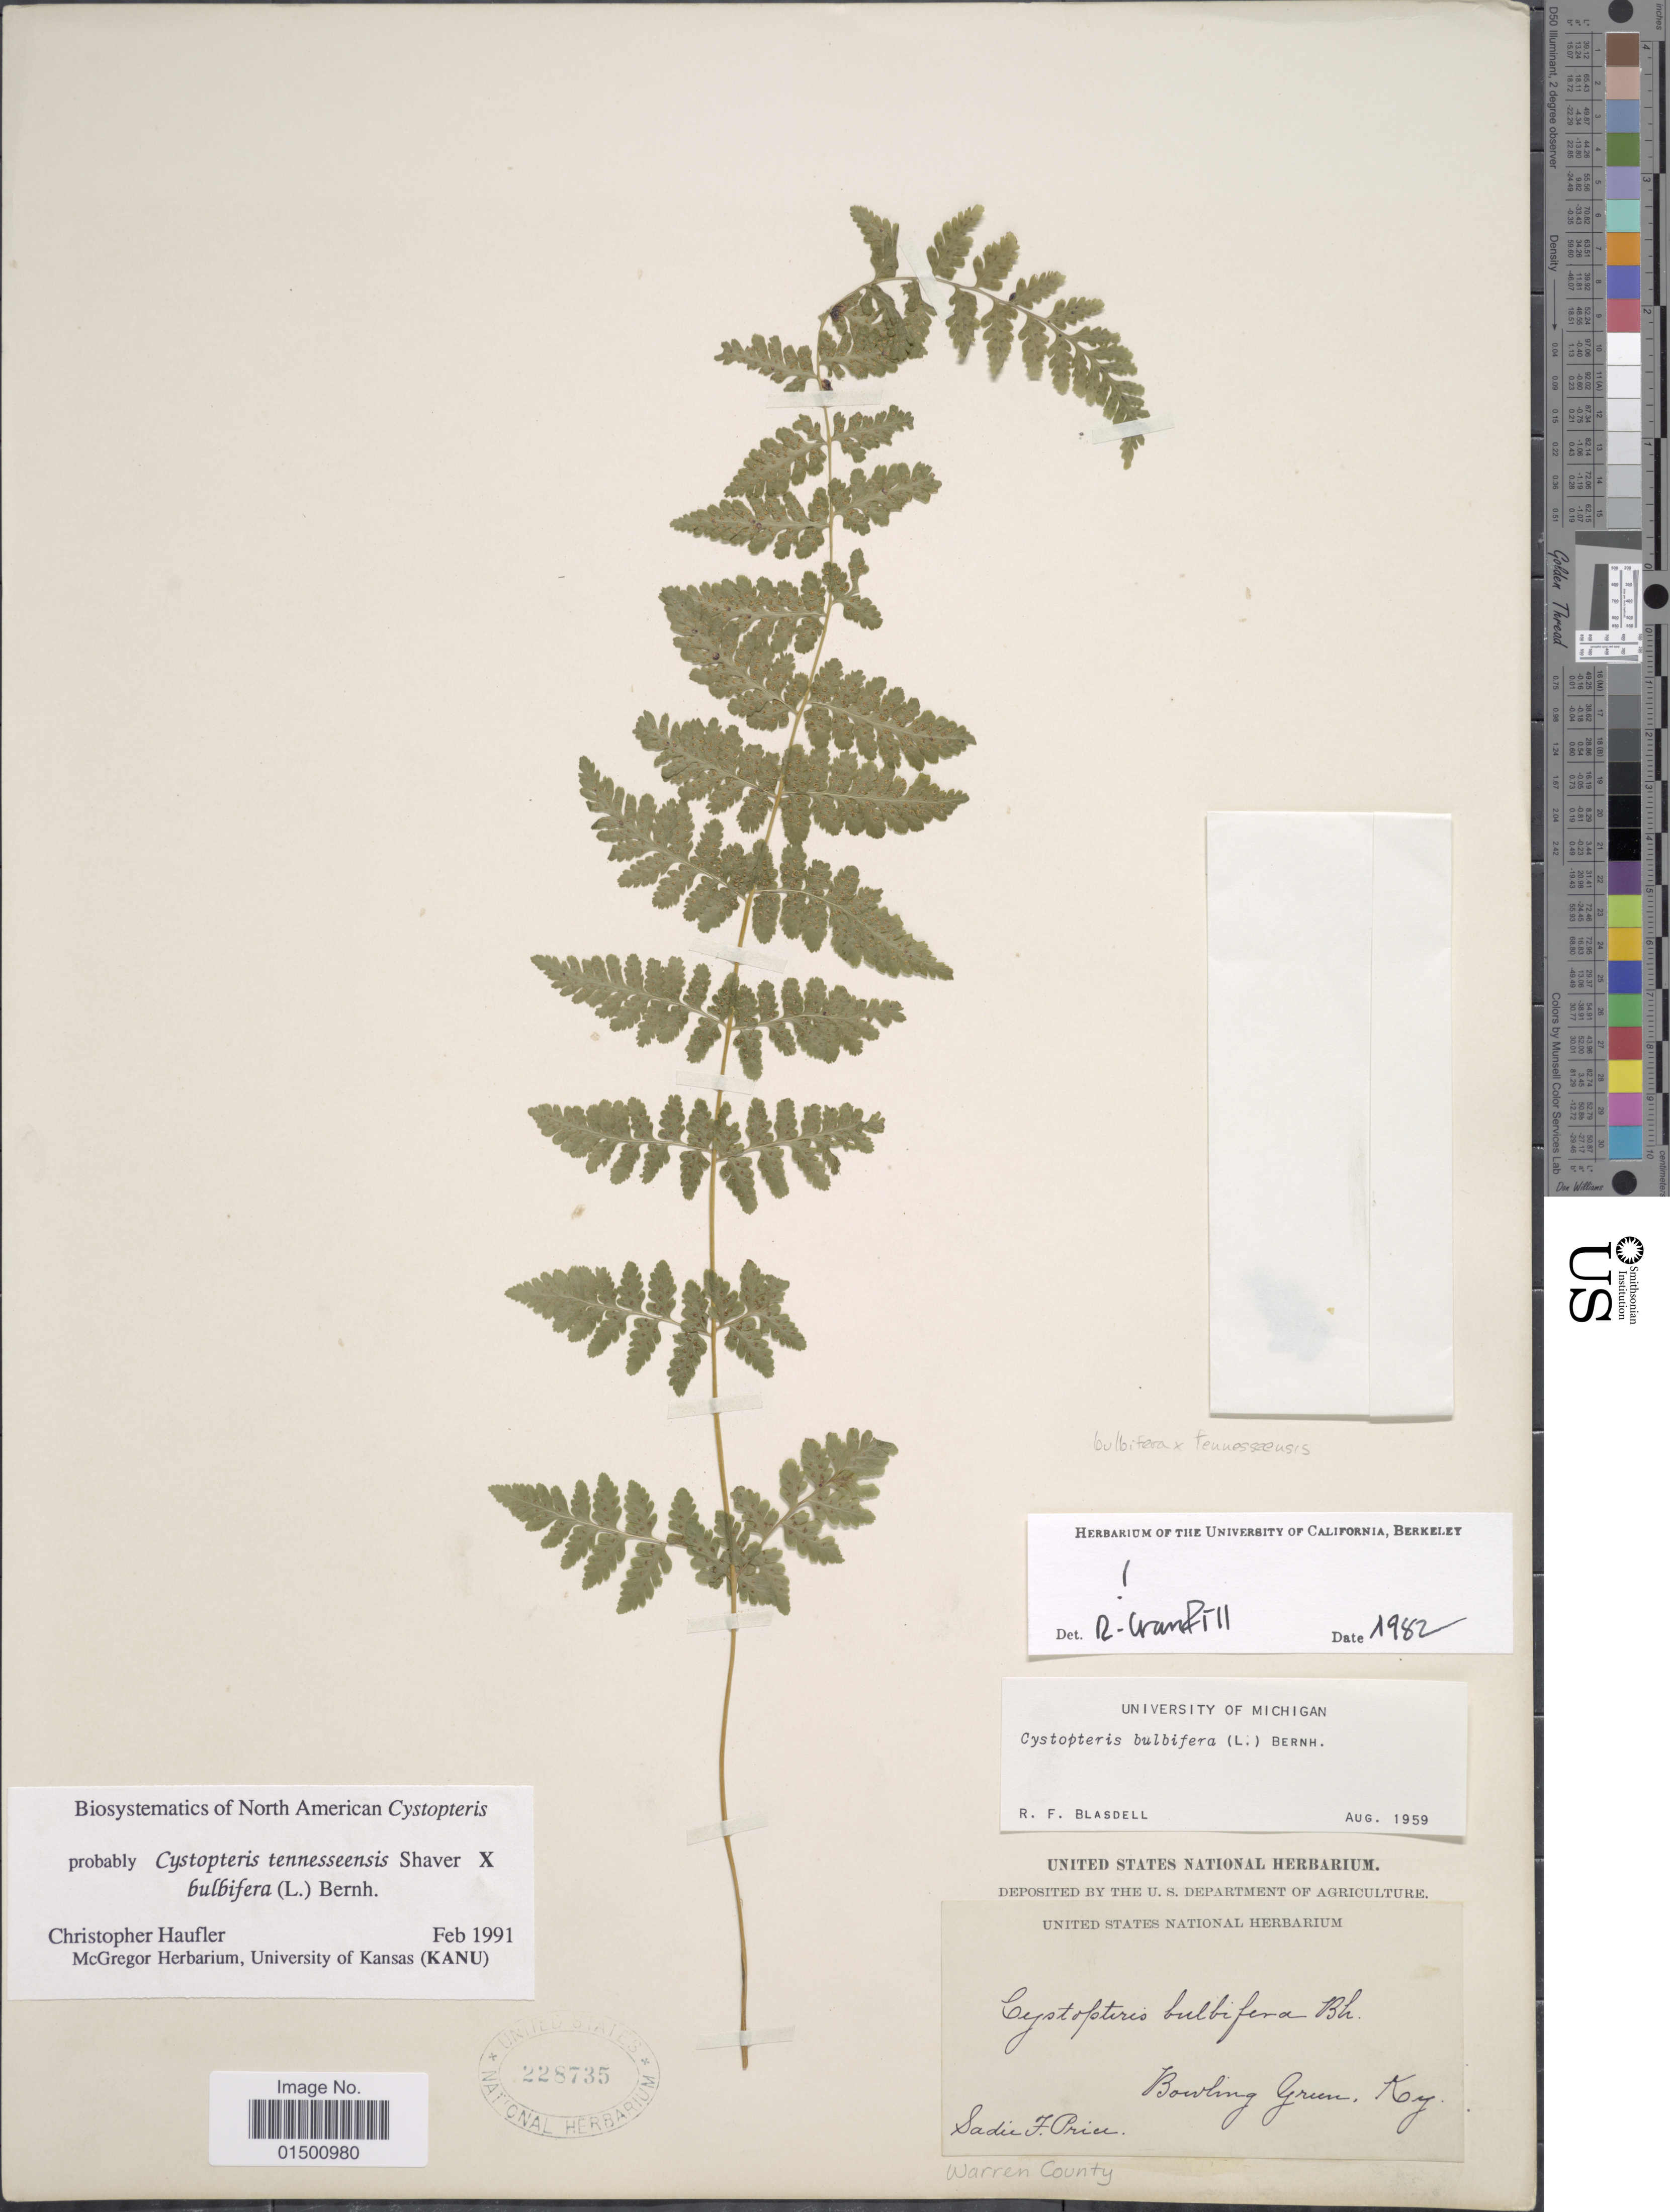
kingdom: Plantae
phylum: Tracheophyta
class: Polypodiopsida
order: Polypodiales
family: Cystopteridaceae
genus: Cystopteris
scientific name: Cystopteris bulbifera x C. tennesseensis Shaver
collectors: S. Price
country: United States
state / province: Kentucky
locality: Bowling Grun, Warren County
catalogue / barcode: US 228735